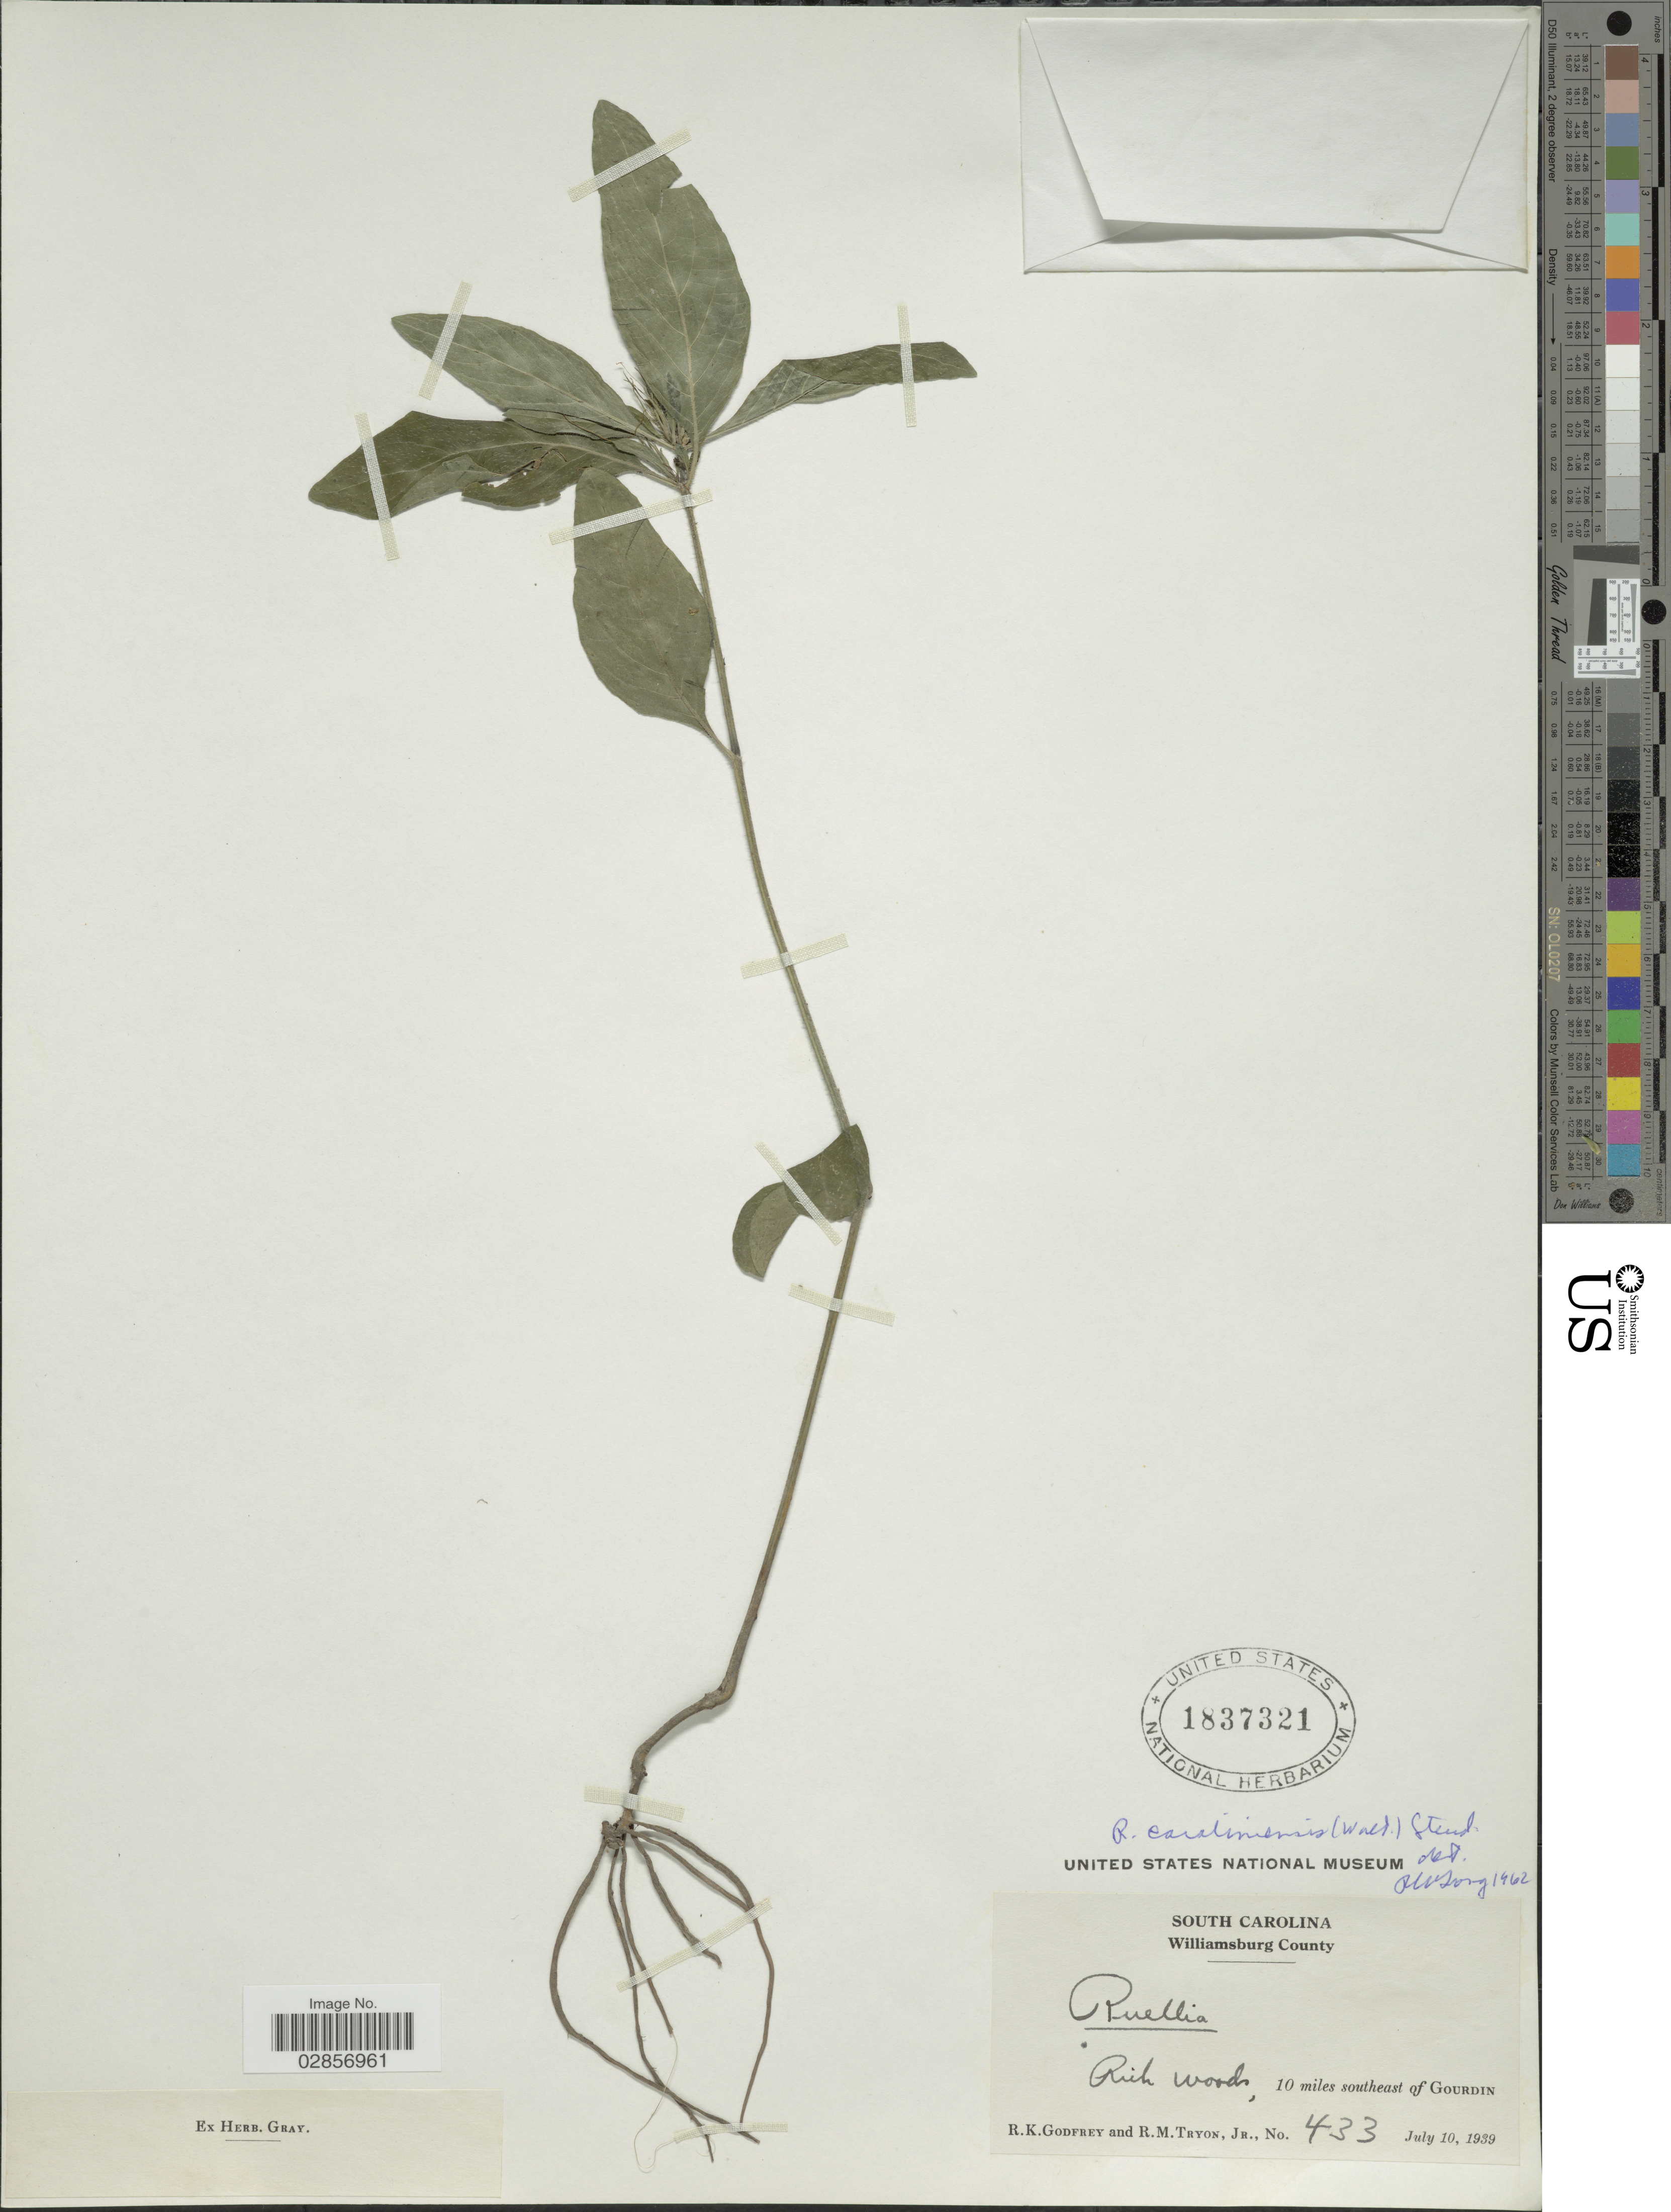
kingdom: Plantae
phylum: Tracheophyta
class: Magnoliopsida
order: Lamiales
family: Acanthaceae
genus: Ruellia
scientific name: Ruellia caroliniensis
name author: (J.F. Gmel.) Steud.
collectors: R. K. Godfrey & R. M. Tryon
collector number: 433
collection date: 1939-07-10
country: United States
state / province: South Carolina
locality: Williamsburg County. Rich woods, 10 miles southeast of Gourdin.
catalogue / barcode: US 1837321